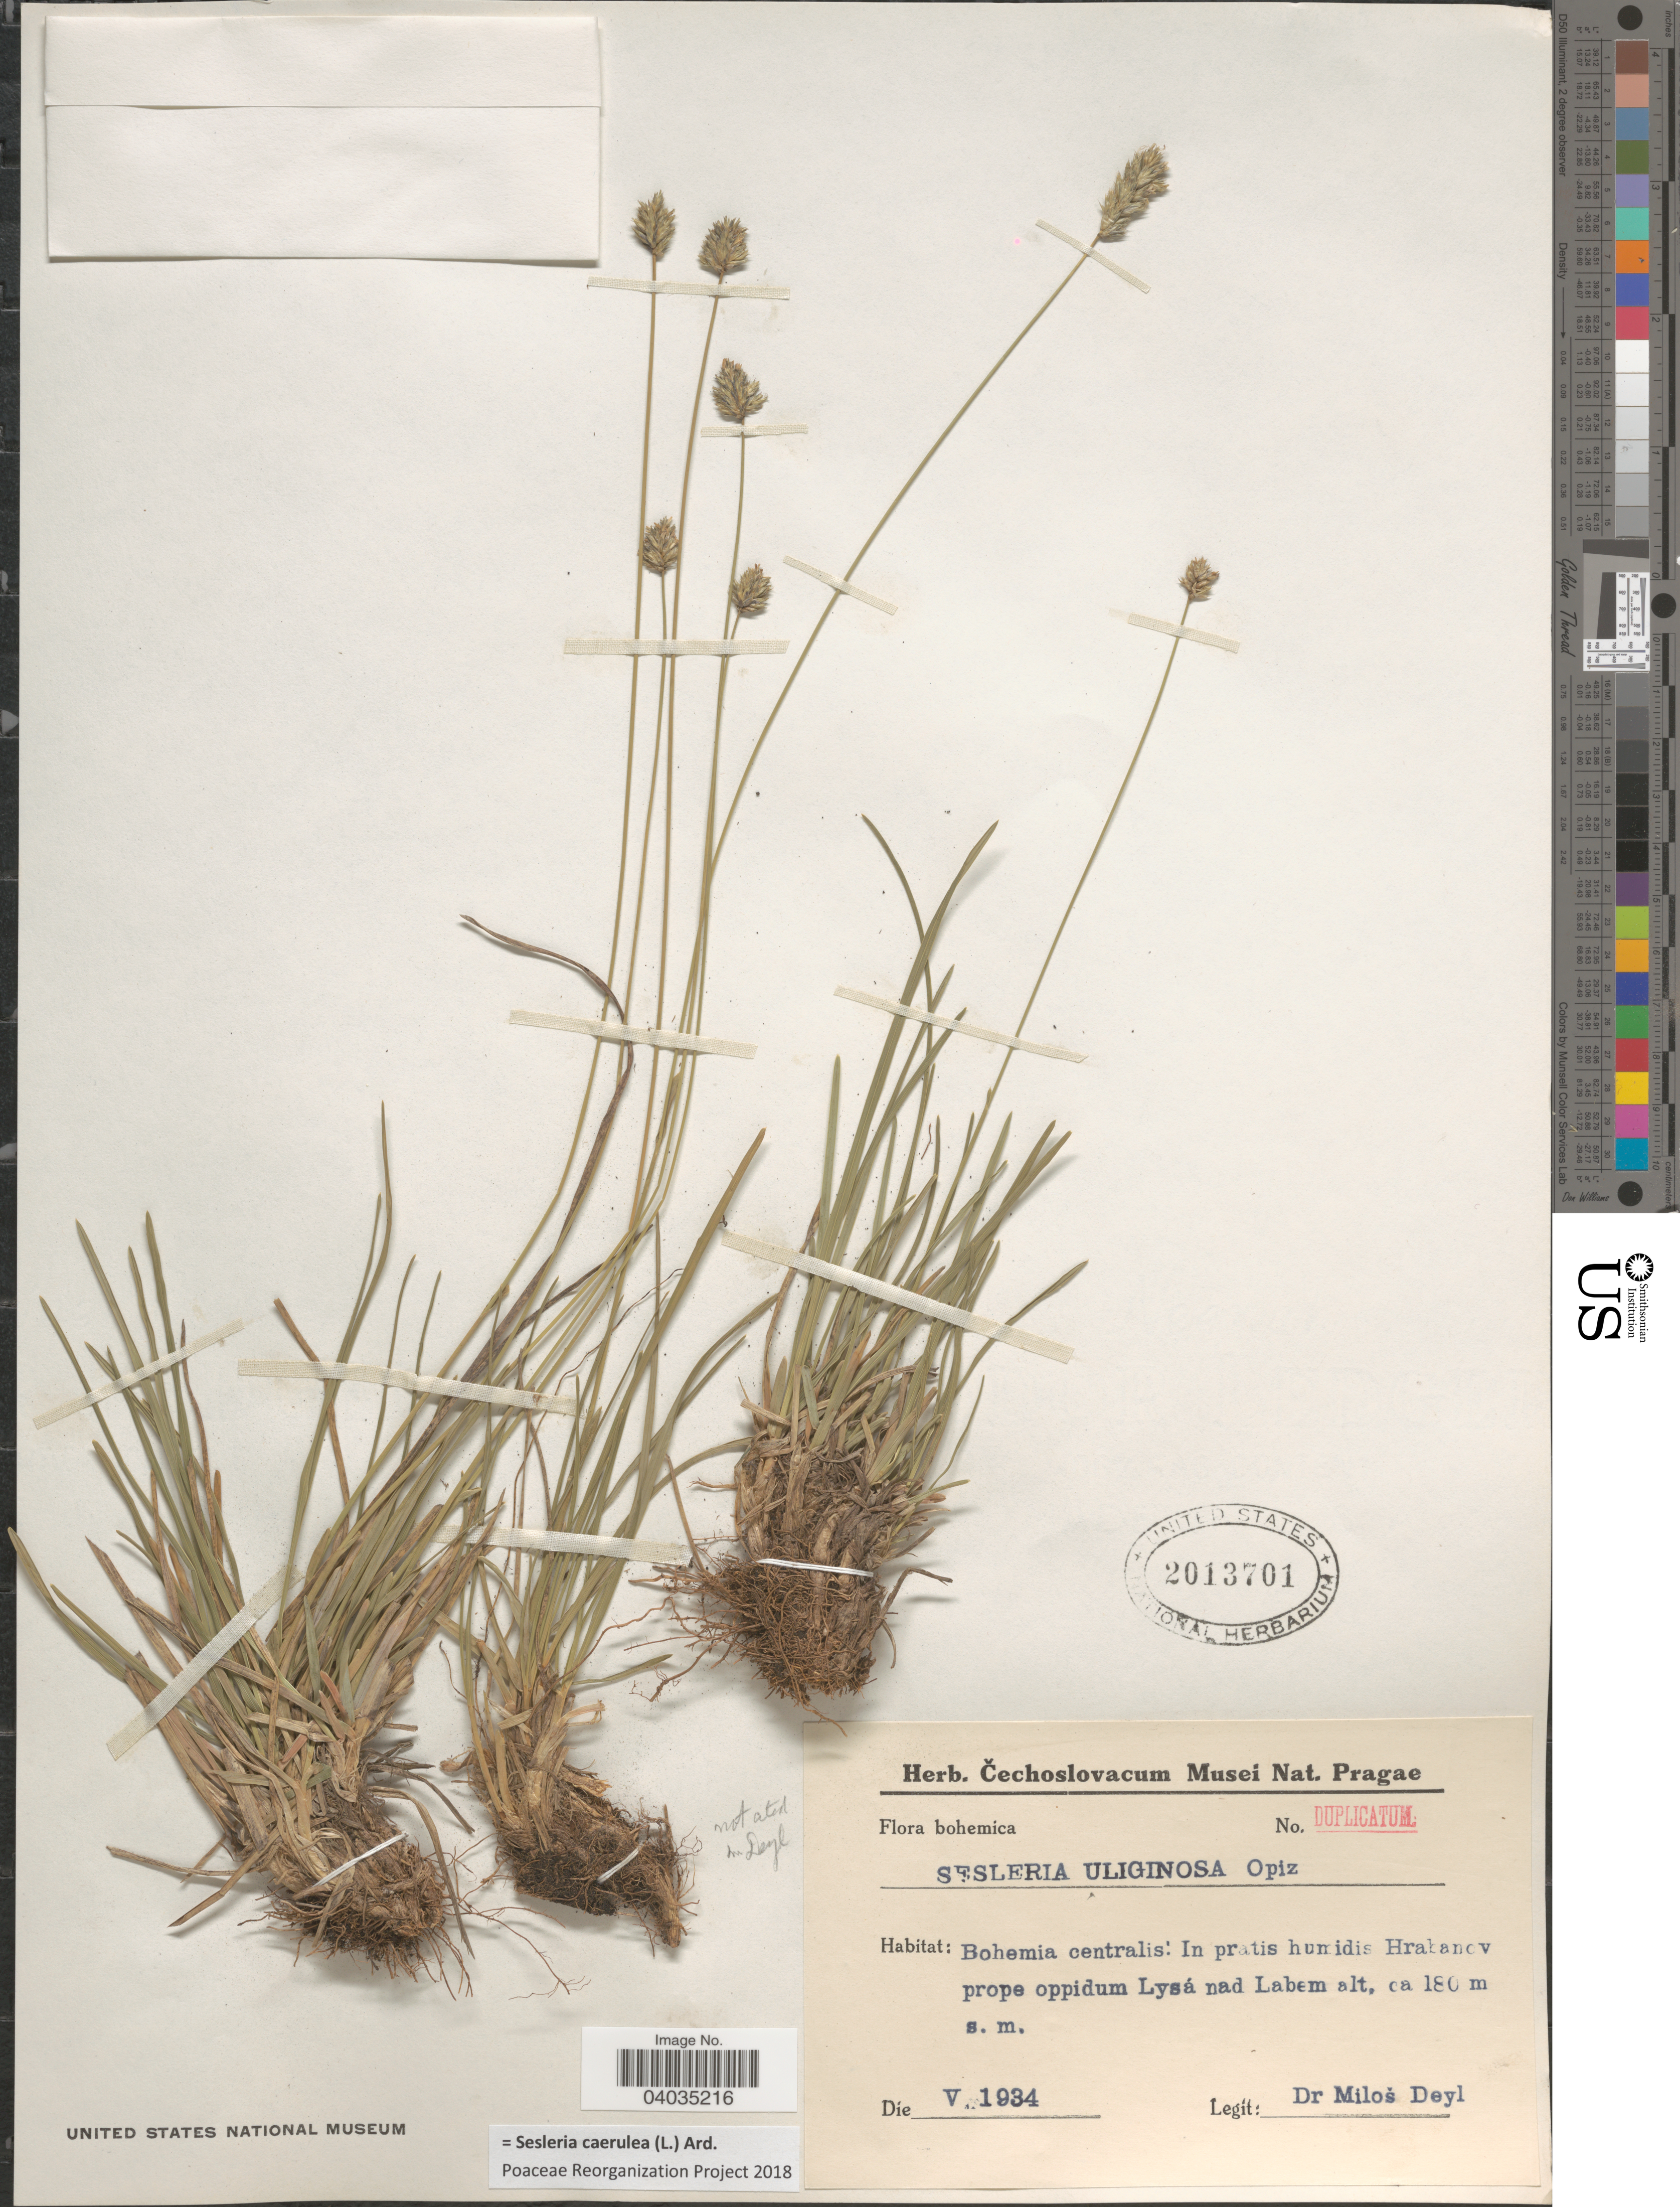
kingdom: Plantae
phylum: Tracheophyta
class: Liliopsida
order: Poales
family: Poaceae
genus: Sesleria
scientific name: Sesleria caerulea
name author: (L.) Ard.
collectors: M. Deyl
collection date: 1934-05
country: Czechia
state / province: Central Bohemian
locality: Bohemica. Bohemia centralis: In pratis humidis Hrabanov prope oppidum Lysá nad Labem.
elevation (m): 180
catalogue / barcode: US 2013701